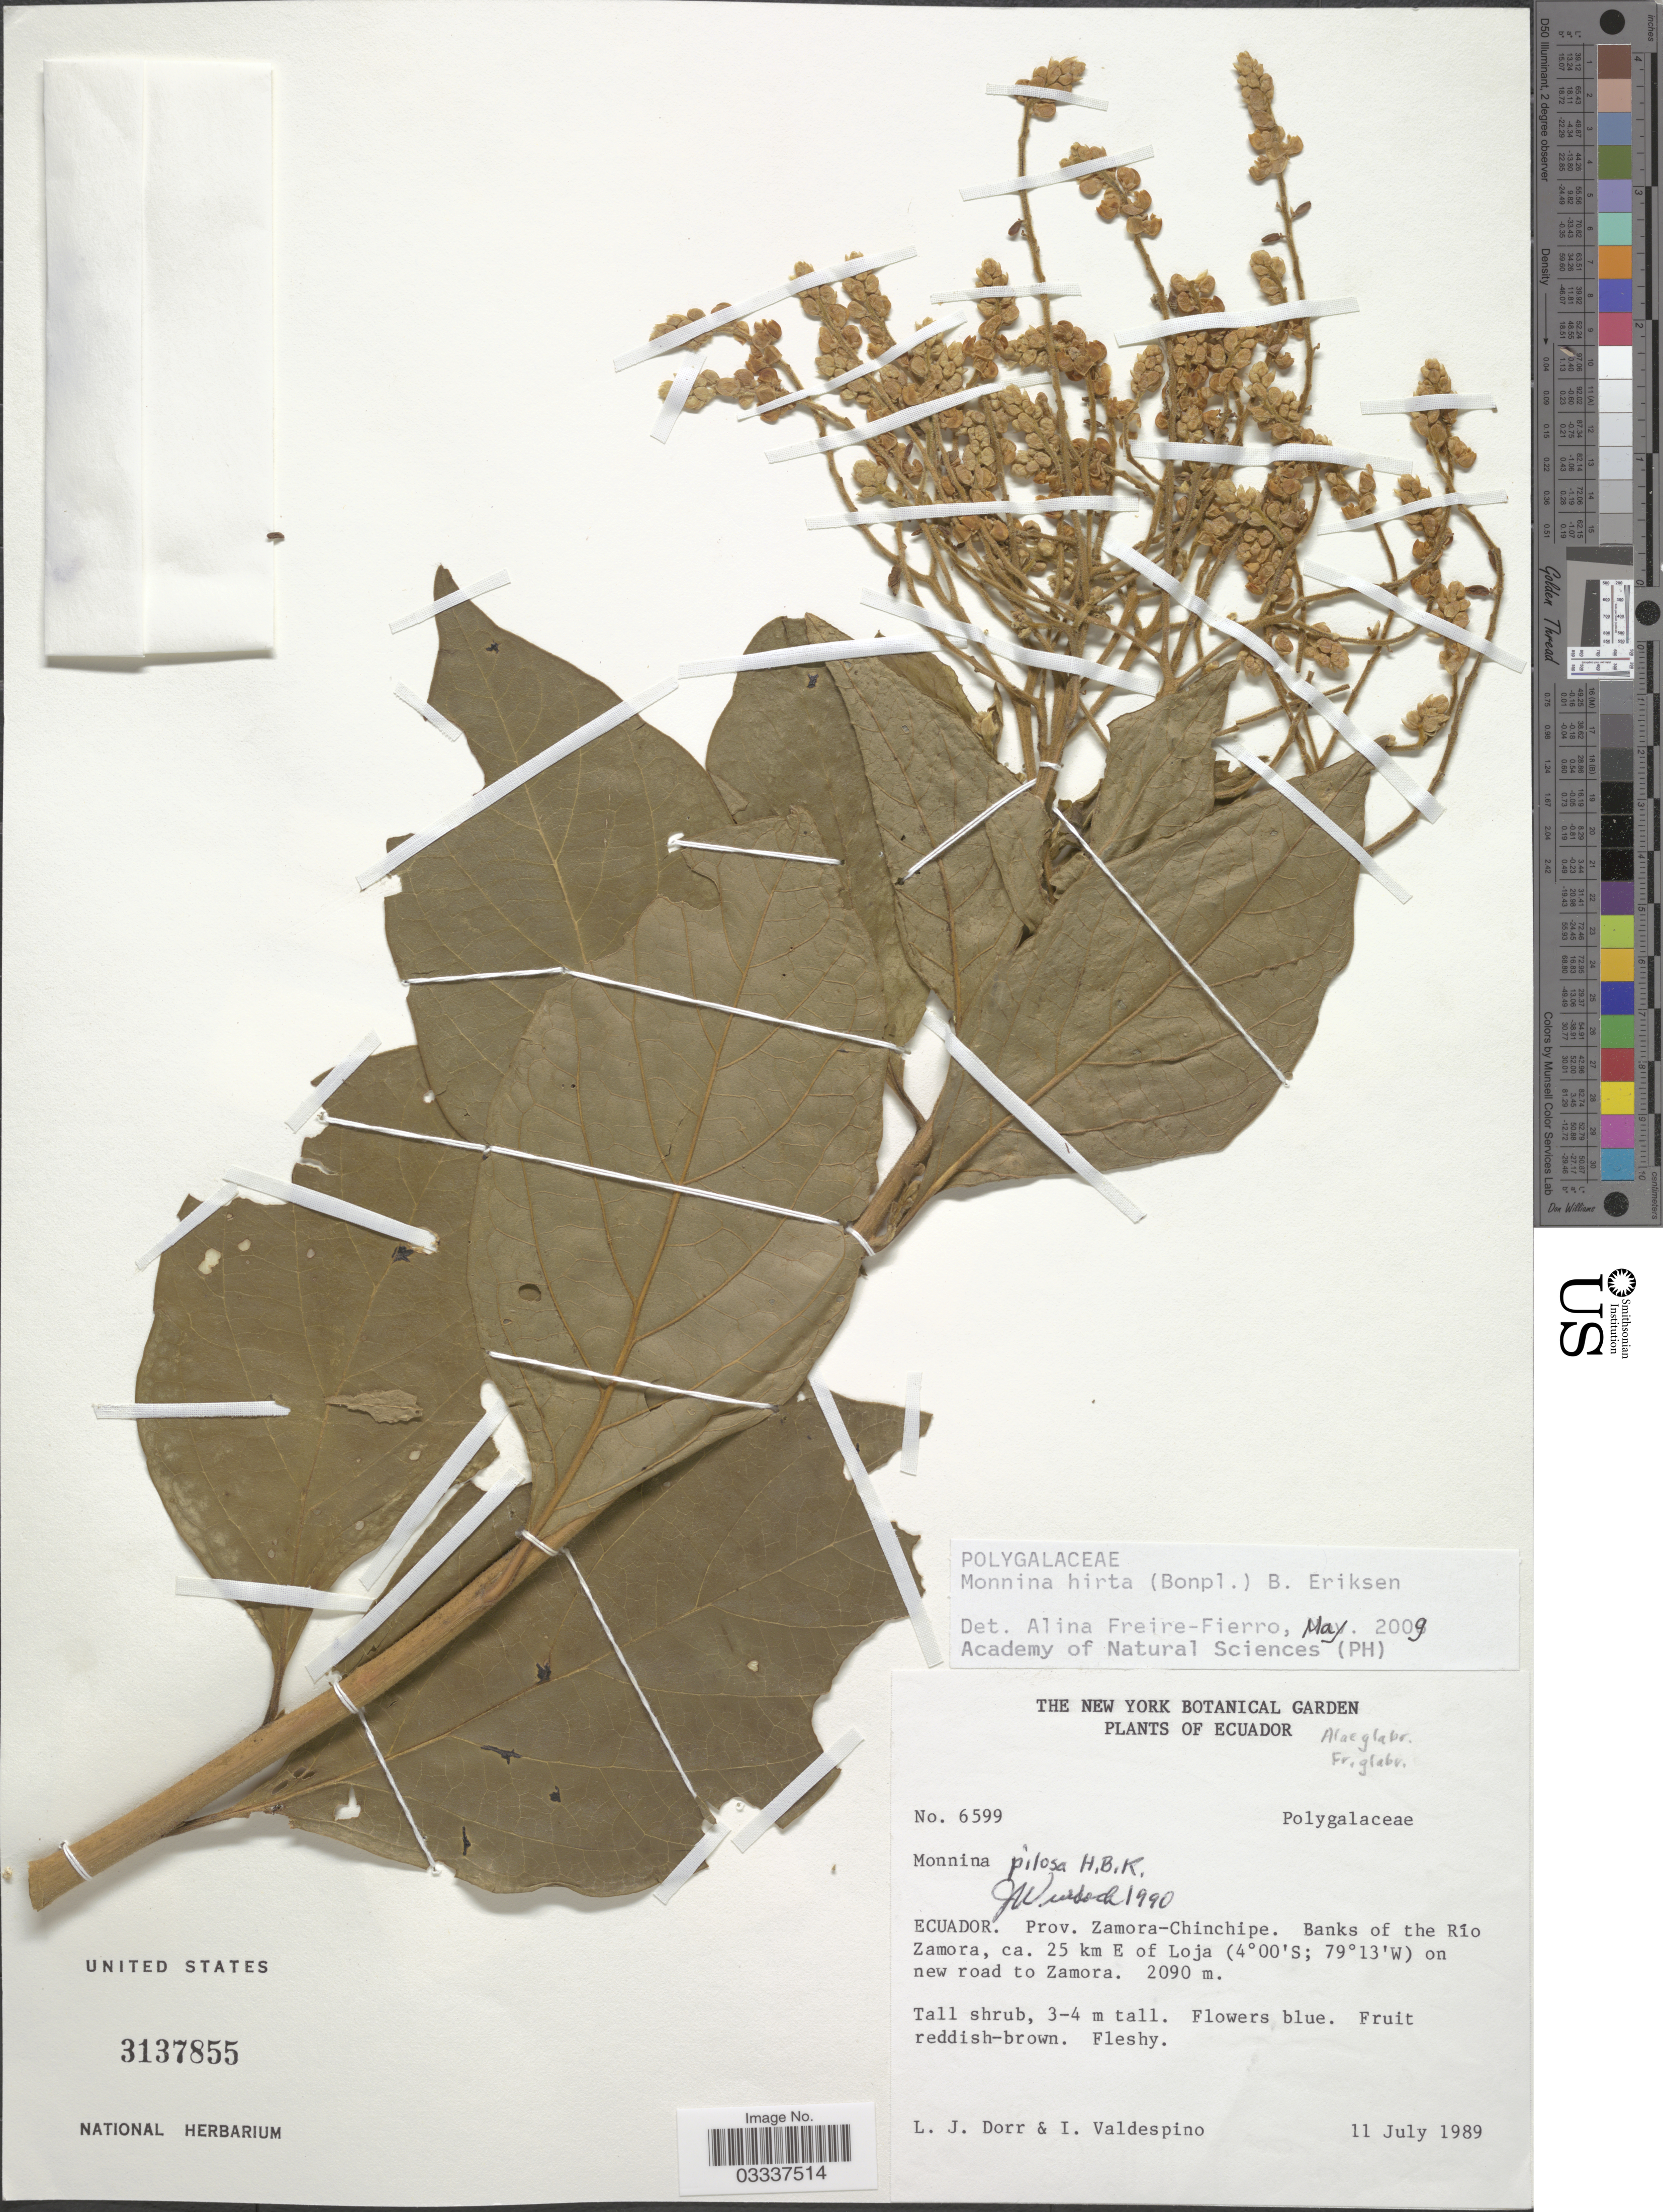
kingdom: Plantae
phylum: Tracheophyta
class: Magnoliopsida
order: Fabales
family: Polygalaceae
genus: Monnina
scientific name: Monnina hirta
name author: (Bonpl.) B. Eriksen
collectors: L. J. Dorr & I. Valdespino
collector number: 6599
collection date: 1989-07-11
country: Ecuador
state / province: Zamora-Chinchipe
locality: Banks of the Río Zamora, ca. 25 km E of Loja on new road to Zamora.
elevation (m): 2090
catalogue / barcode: US 3137855